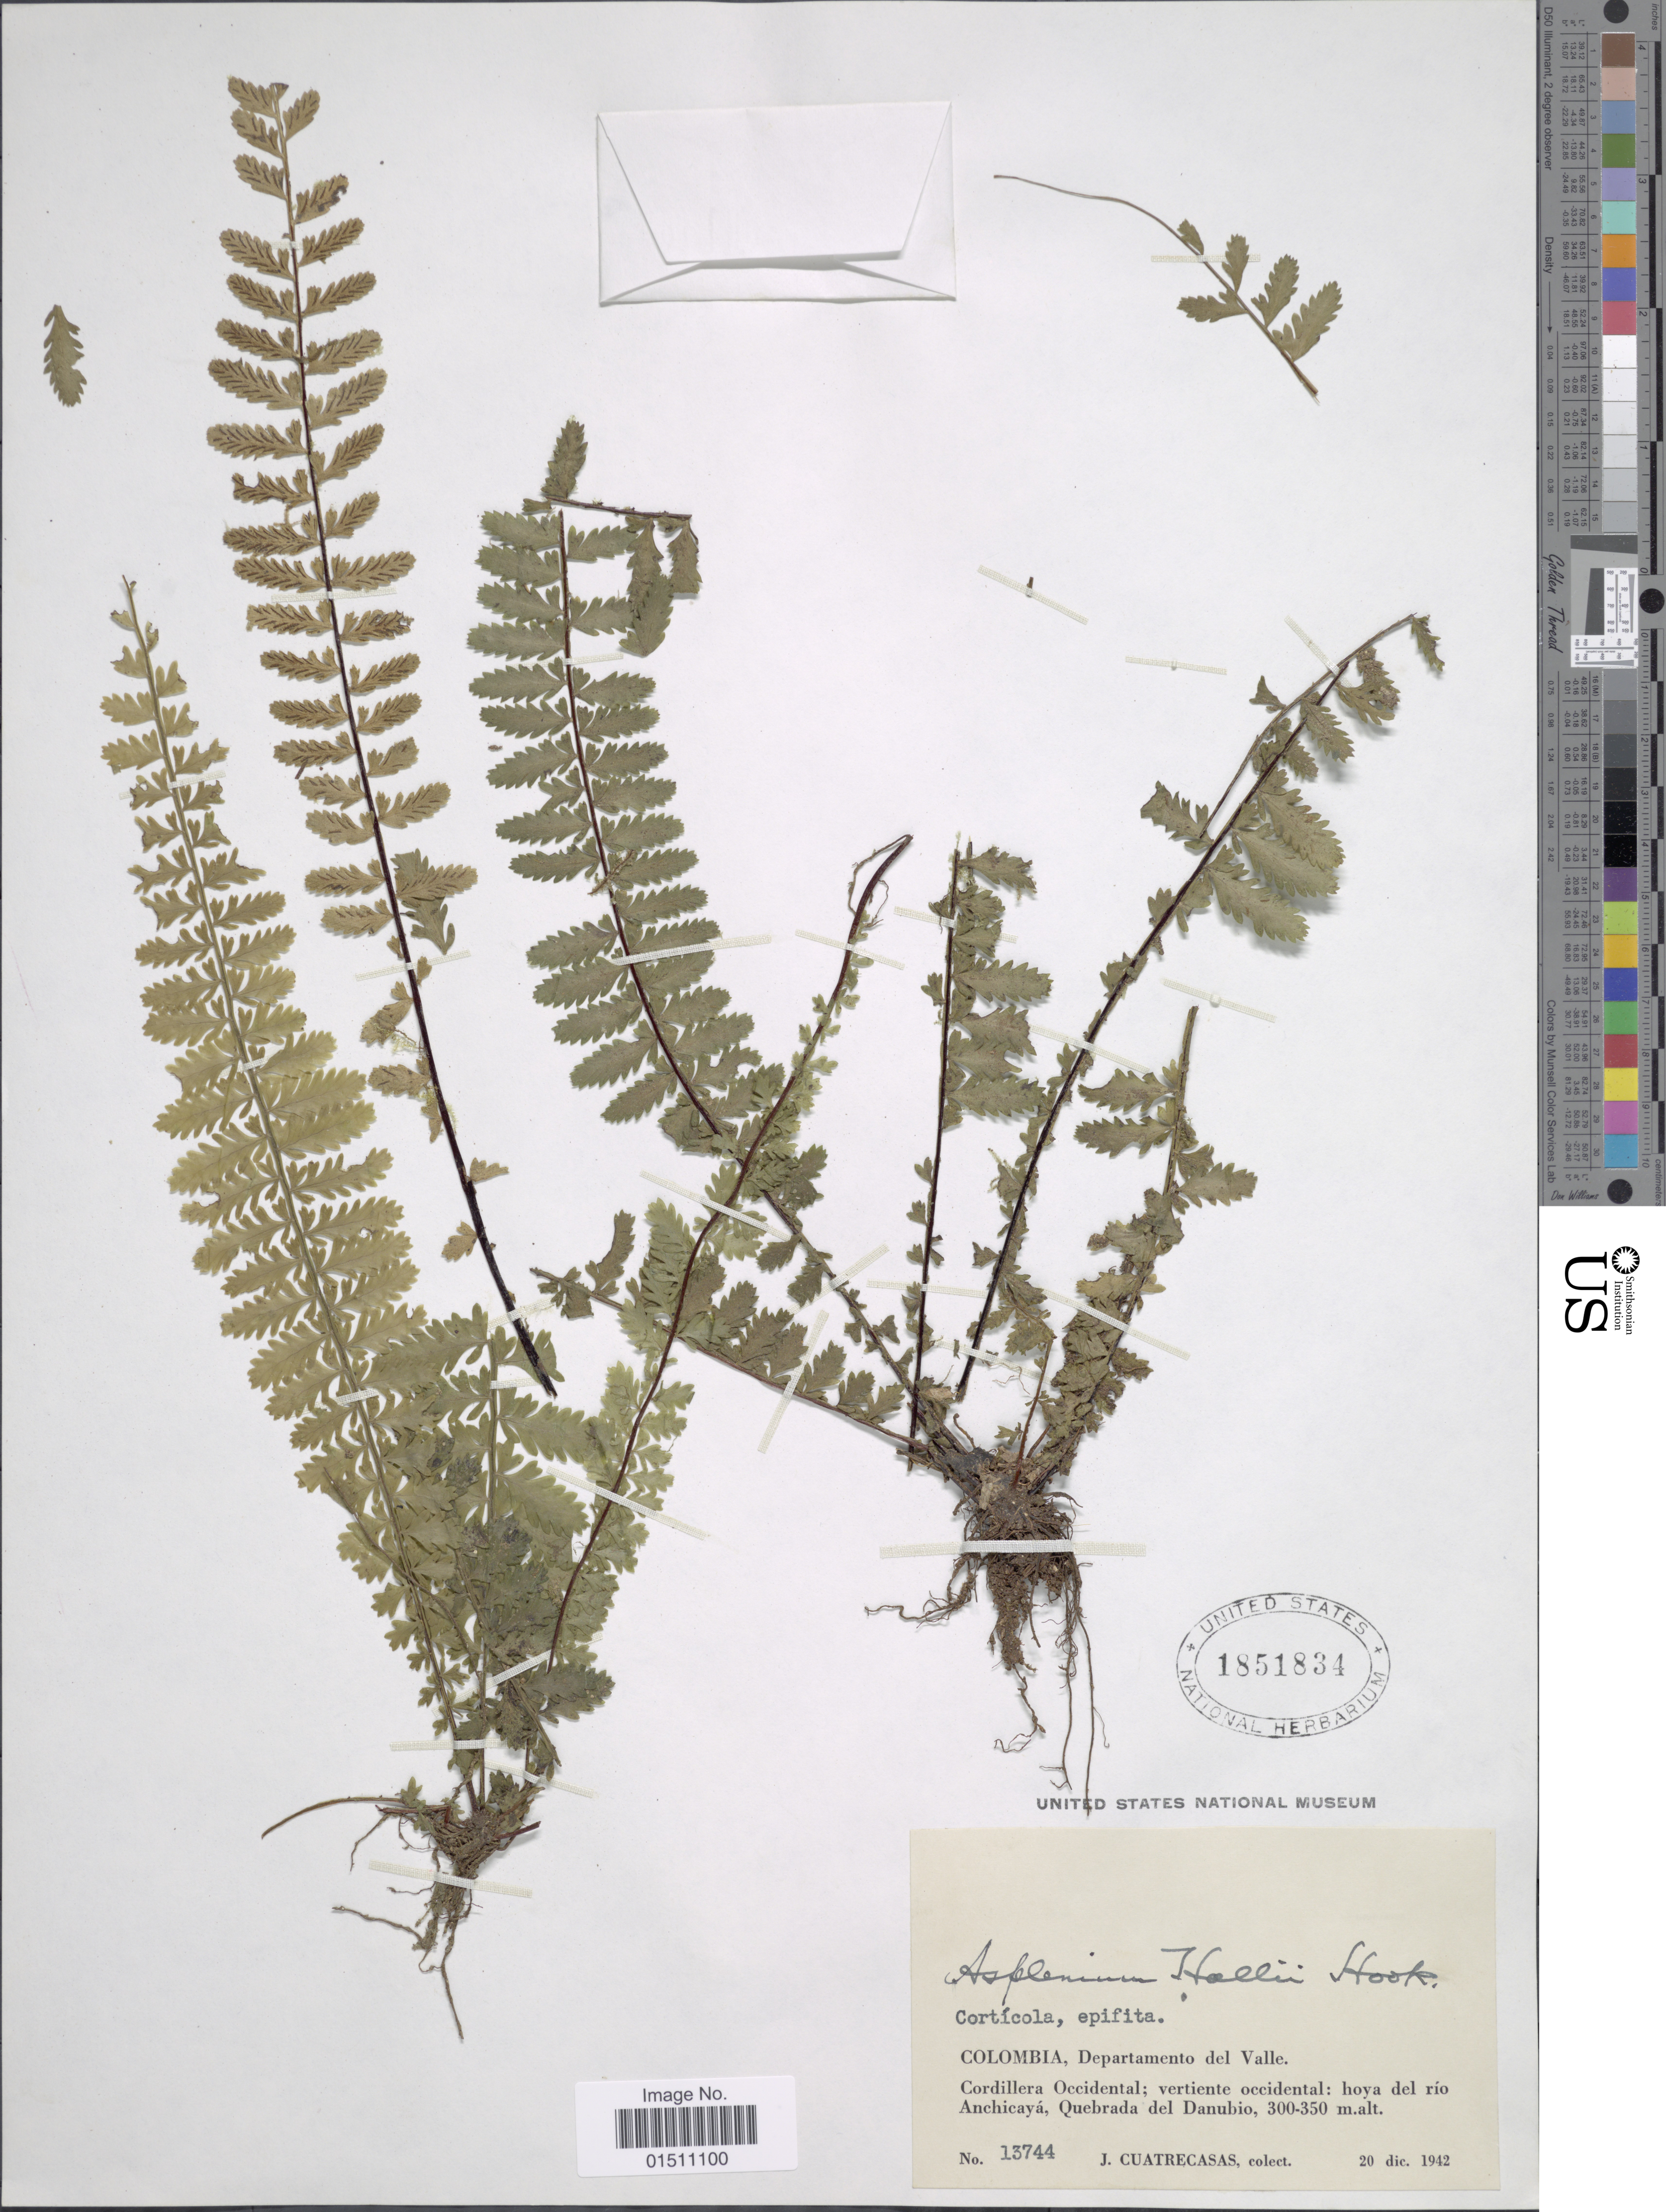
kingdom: Plantae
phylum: Tracheophyta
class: Polypodiopsida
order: Polypodiales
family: Aspleniaceae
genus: Asplenium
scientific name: Asplenium hallii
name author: Hook.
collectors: J. Cuatrecasas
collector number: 13744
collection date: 1942-12-20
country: Colombia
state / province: Valle del Cauca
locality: Colombia, Departamento del Valle. Cordillera Occidental; vertiente occidental: hoya del río Anchicayá, Quebrada del Danubio.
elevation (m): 300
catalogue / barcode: US 1851834